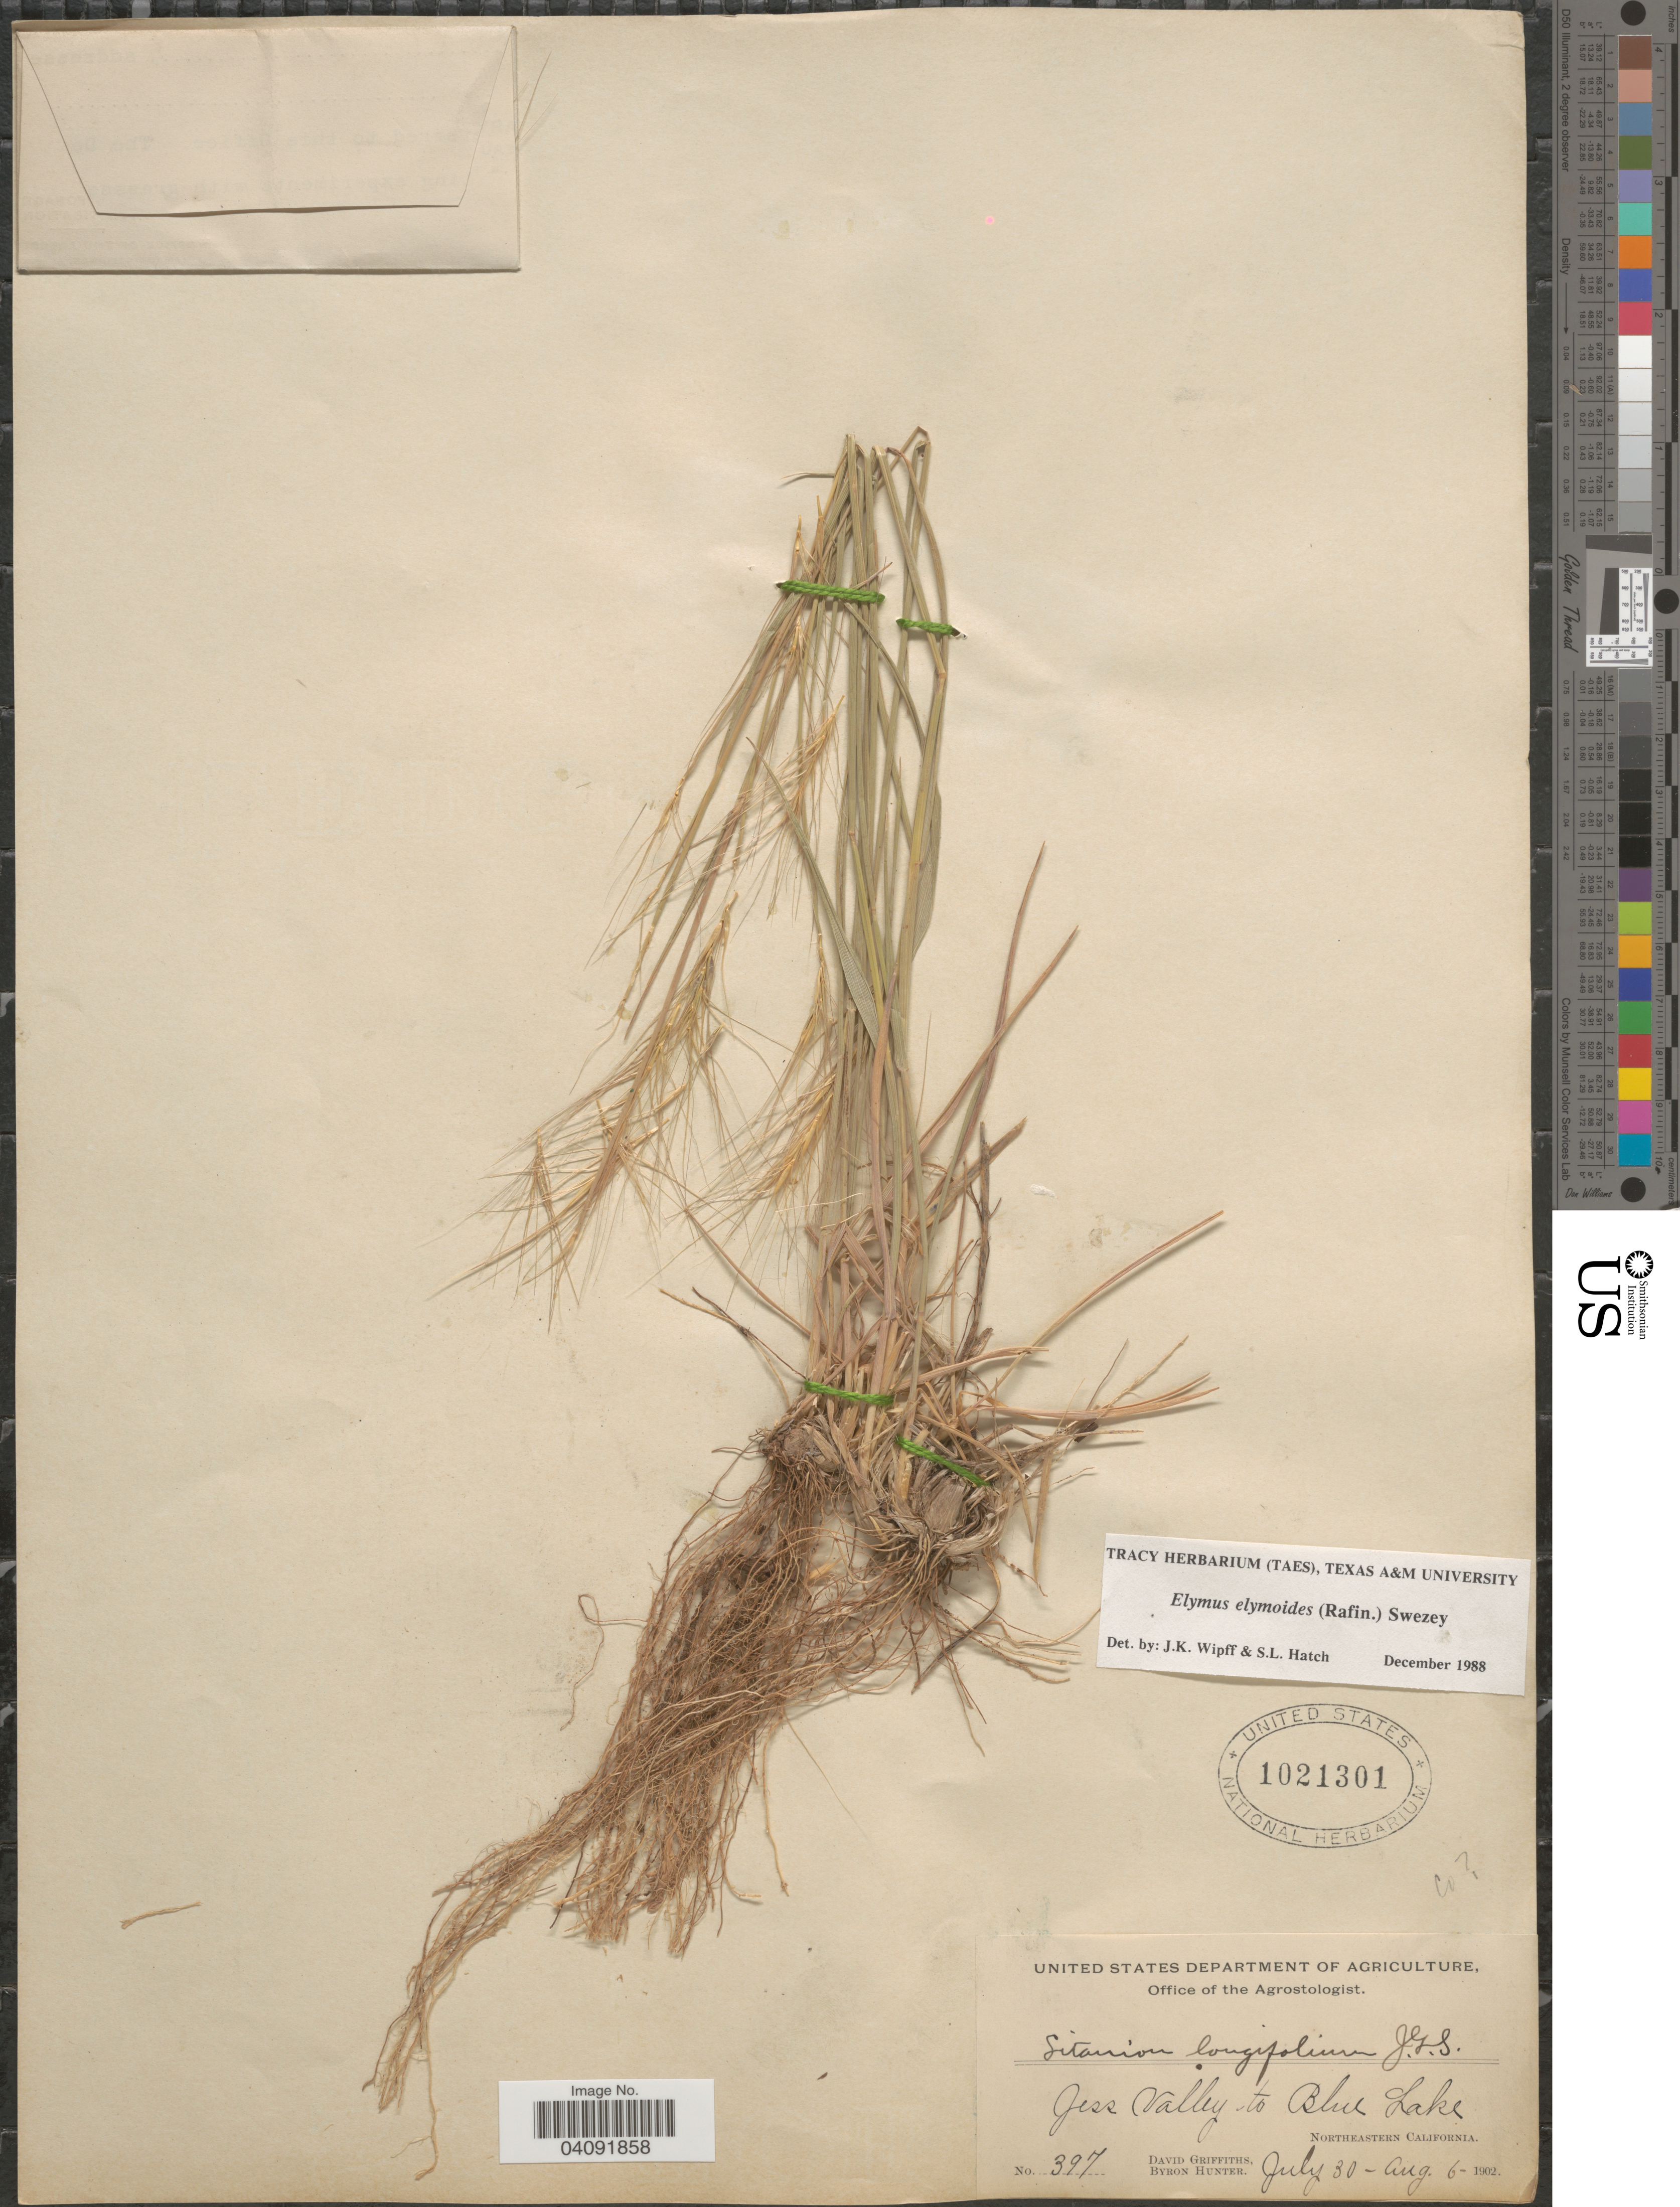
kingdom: Plantae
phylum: Tracheophyta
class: Liliopsida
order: Poales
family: Poaceae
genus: Elymus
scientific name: Elymus elymoides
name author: (Raf.) Swezey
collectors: D. Griffiths & B. Hunter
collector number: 397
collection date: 1902-07-30/1902-08-06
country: United States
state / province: California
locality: Jess Valley to Blue Lake. Northeastern California.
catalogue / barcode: US 1021301